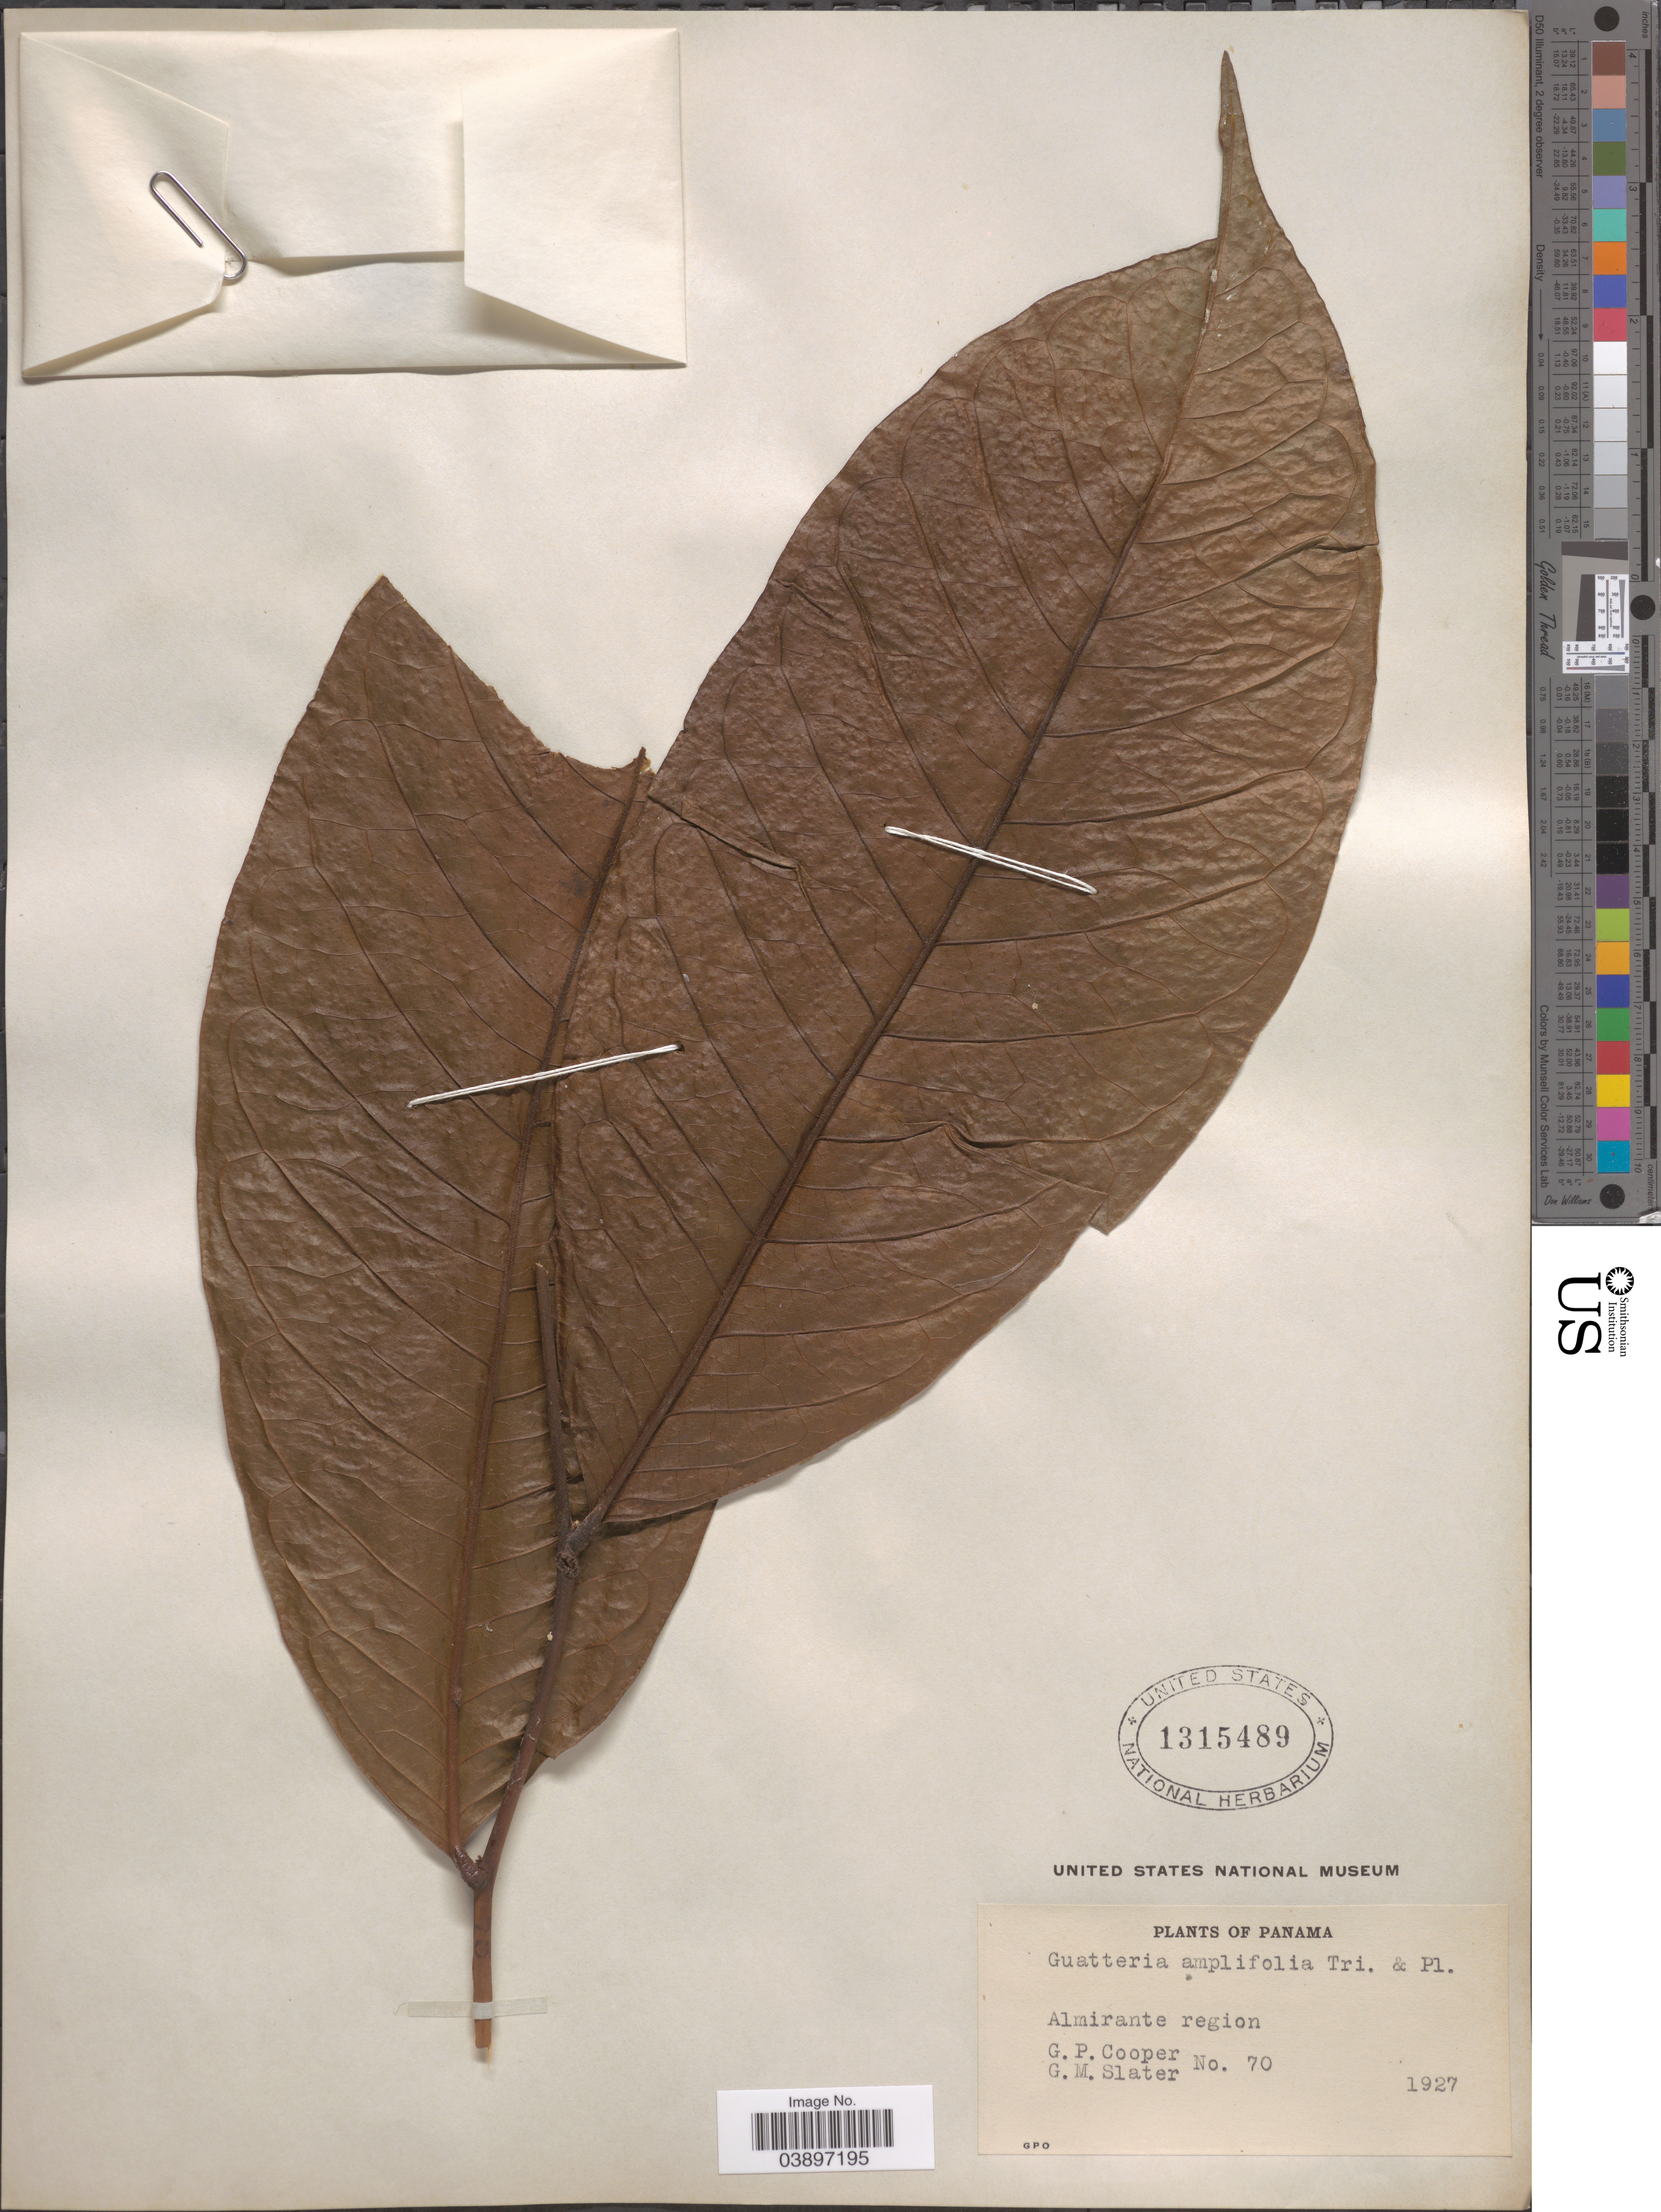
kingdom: Plantae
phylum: Tracheophyta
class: Magnoliopsida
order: Magnoliales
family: Annonaceae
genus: Guatteria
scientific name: Guatteria amplifolia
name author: Triana & Planch.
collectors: G. Cooper & G. Slater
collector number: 70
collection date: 1927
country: Panama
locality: Almirante region.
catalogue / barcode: US 1315489